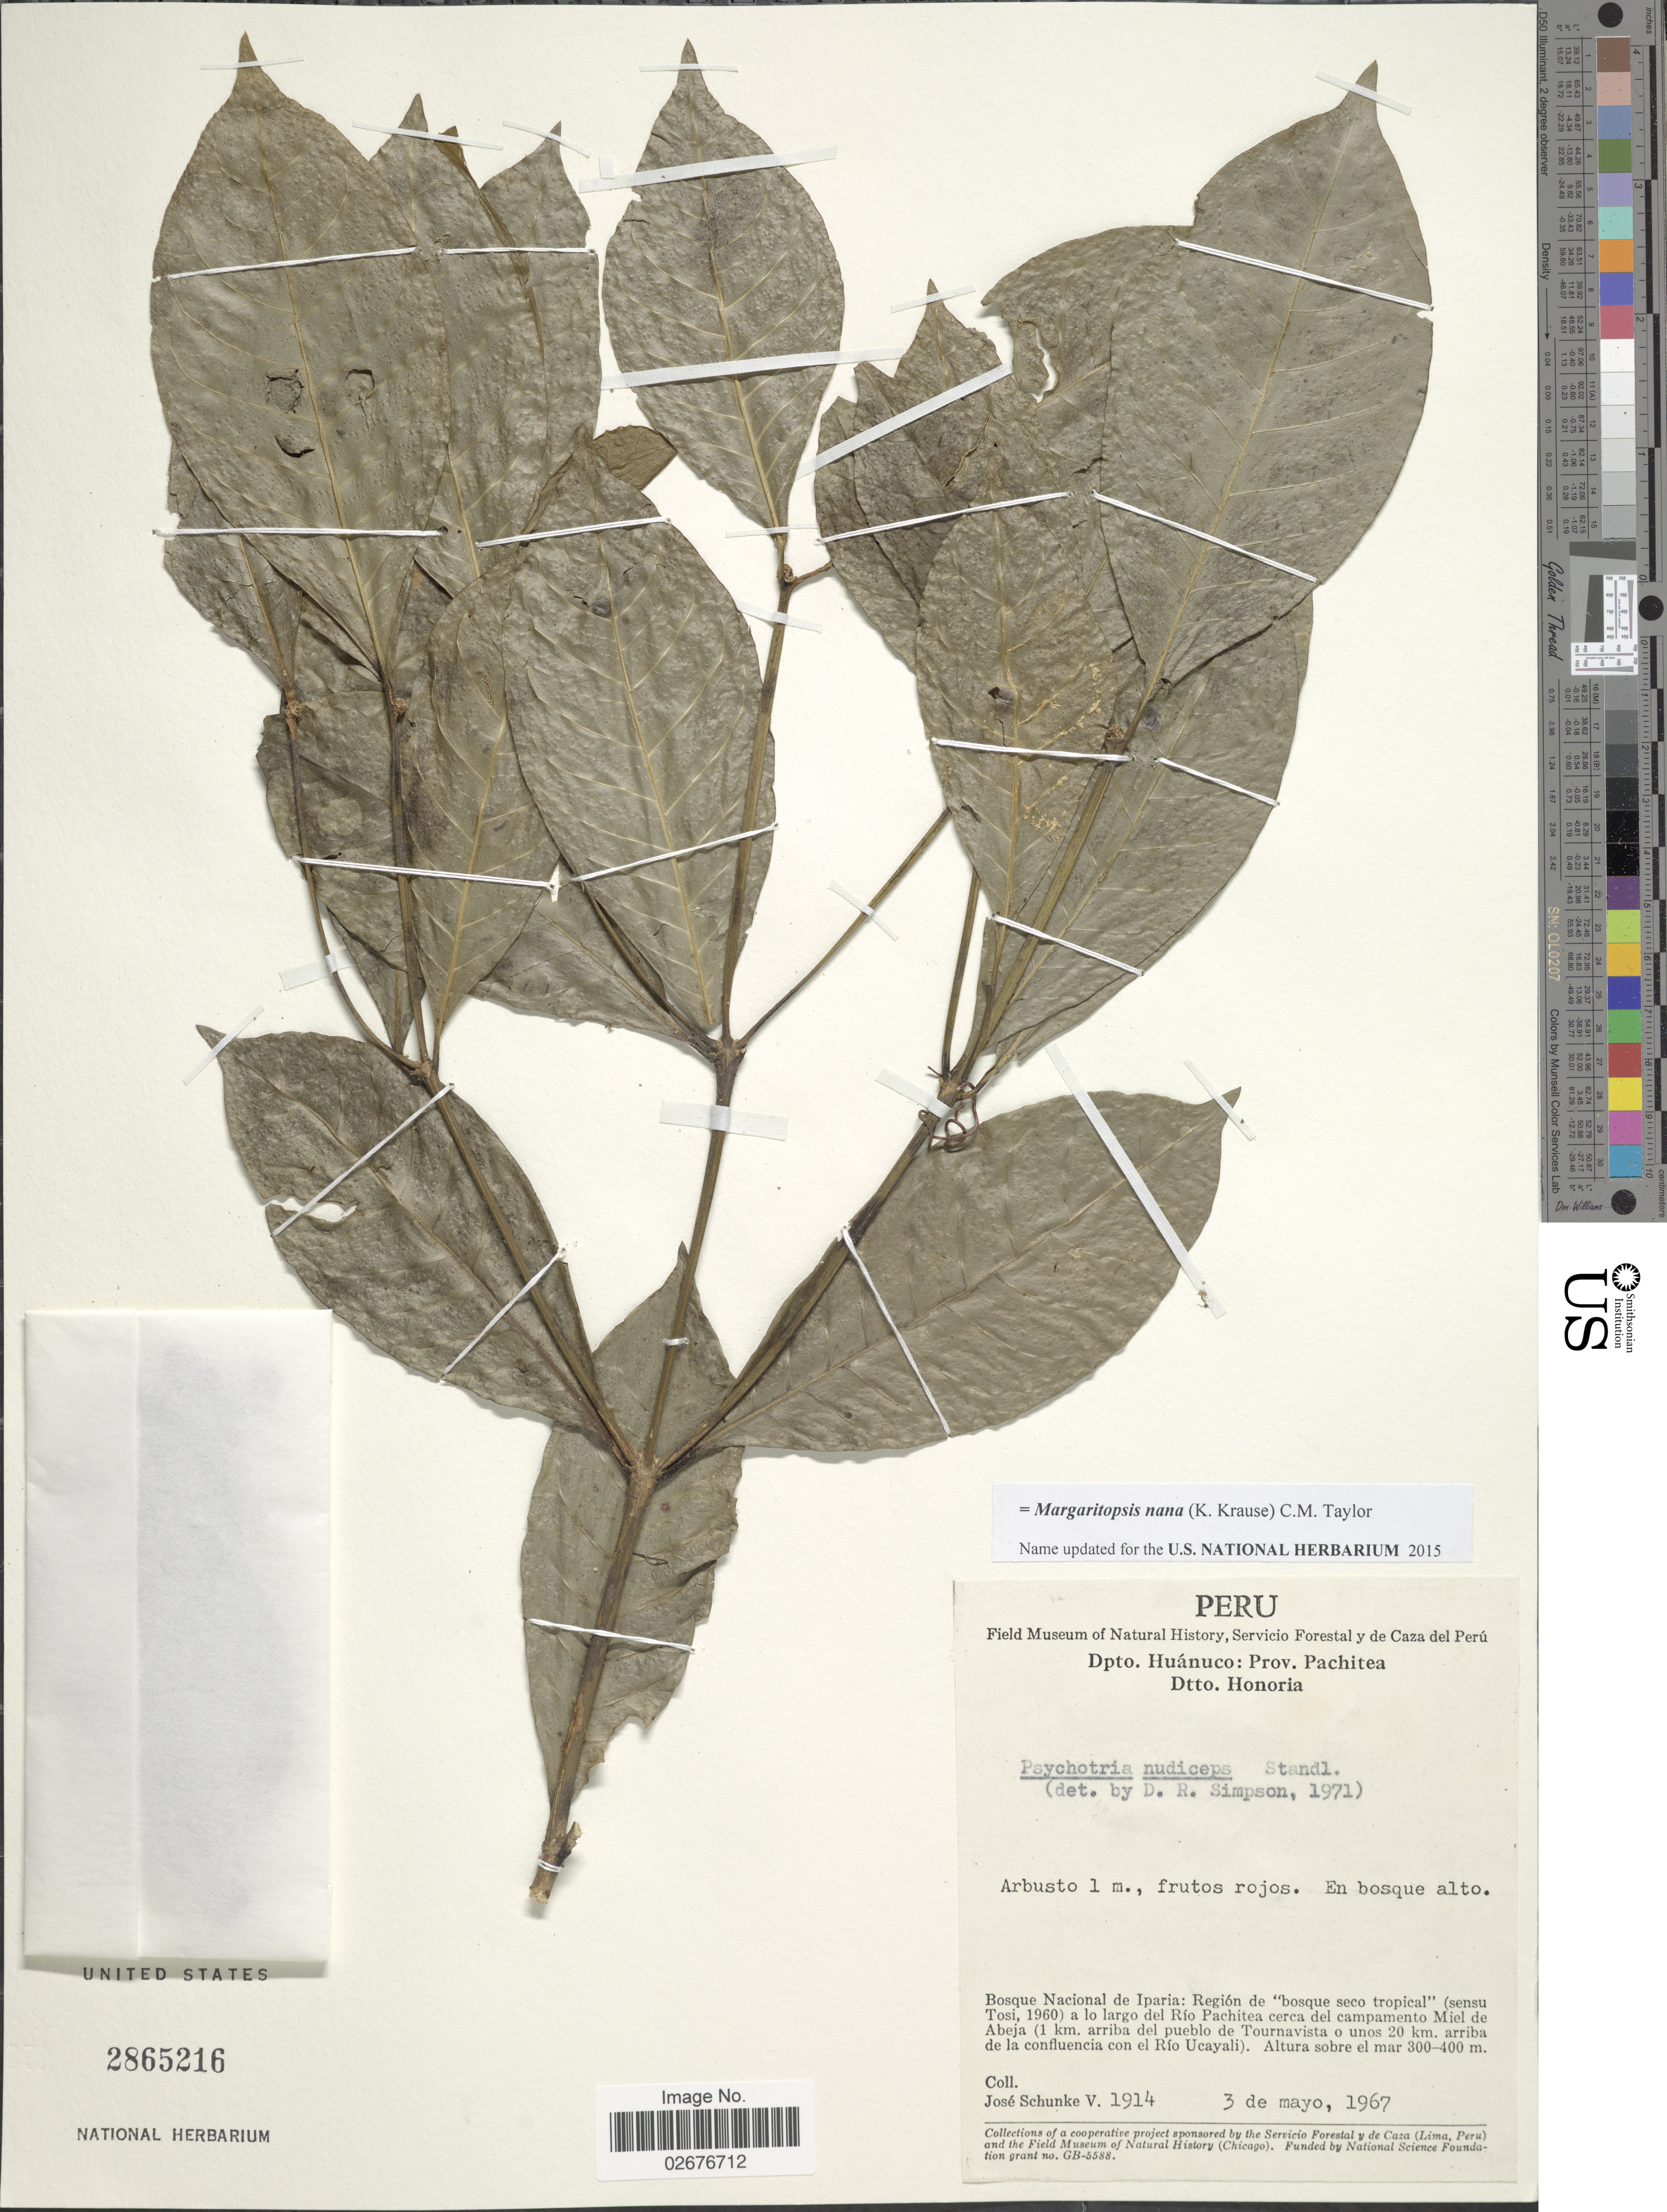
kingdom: Plantae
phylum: Tracheophyta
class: Magnoliopsida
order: Gentianales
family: Rubiaceae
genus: Margaritopsis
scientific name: Margaritopsis nana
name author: (K. Krause) C.M. Taylor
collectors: J. Schunke Vigo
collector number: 1914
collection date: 1967-05-03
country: Peru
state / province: Huánuco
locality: Prov. Pachitea, Dtto. Honoria, en bosque alto, Bosque Nacional de Iparia: Region de "bosque seco tropical" a lo largo del Rio Pachitea cerca del campamento Miel de Abeja (1 km. arriba del pueblo de Tournavista o unos 20 km. arriba de la confluencia con el Rio Ucayali)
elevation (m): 300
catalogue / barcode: US 2865216